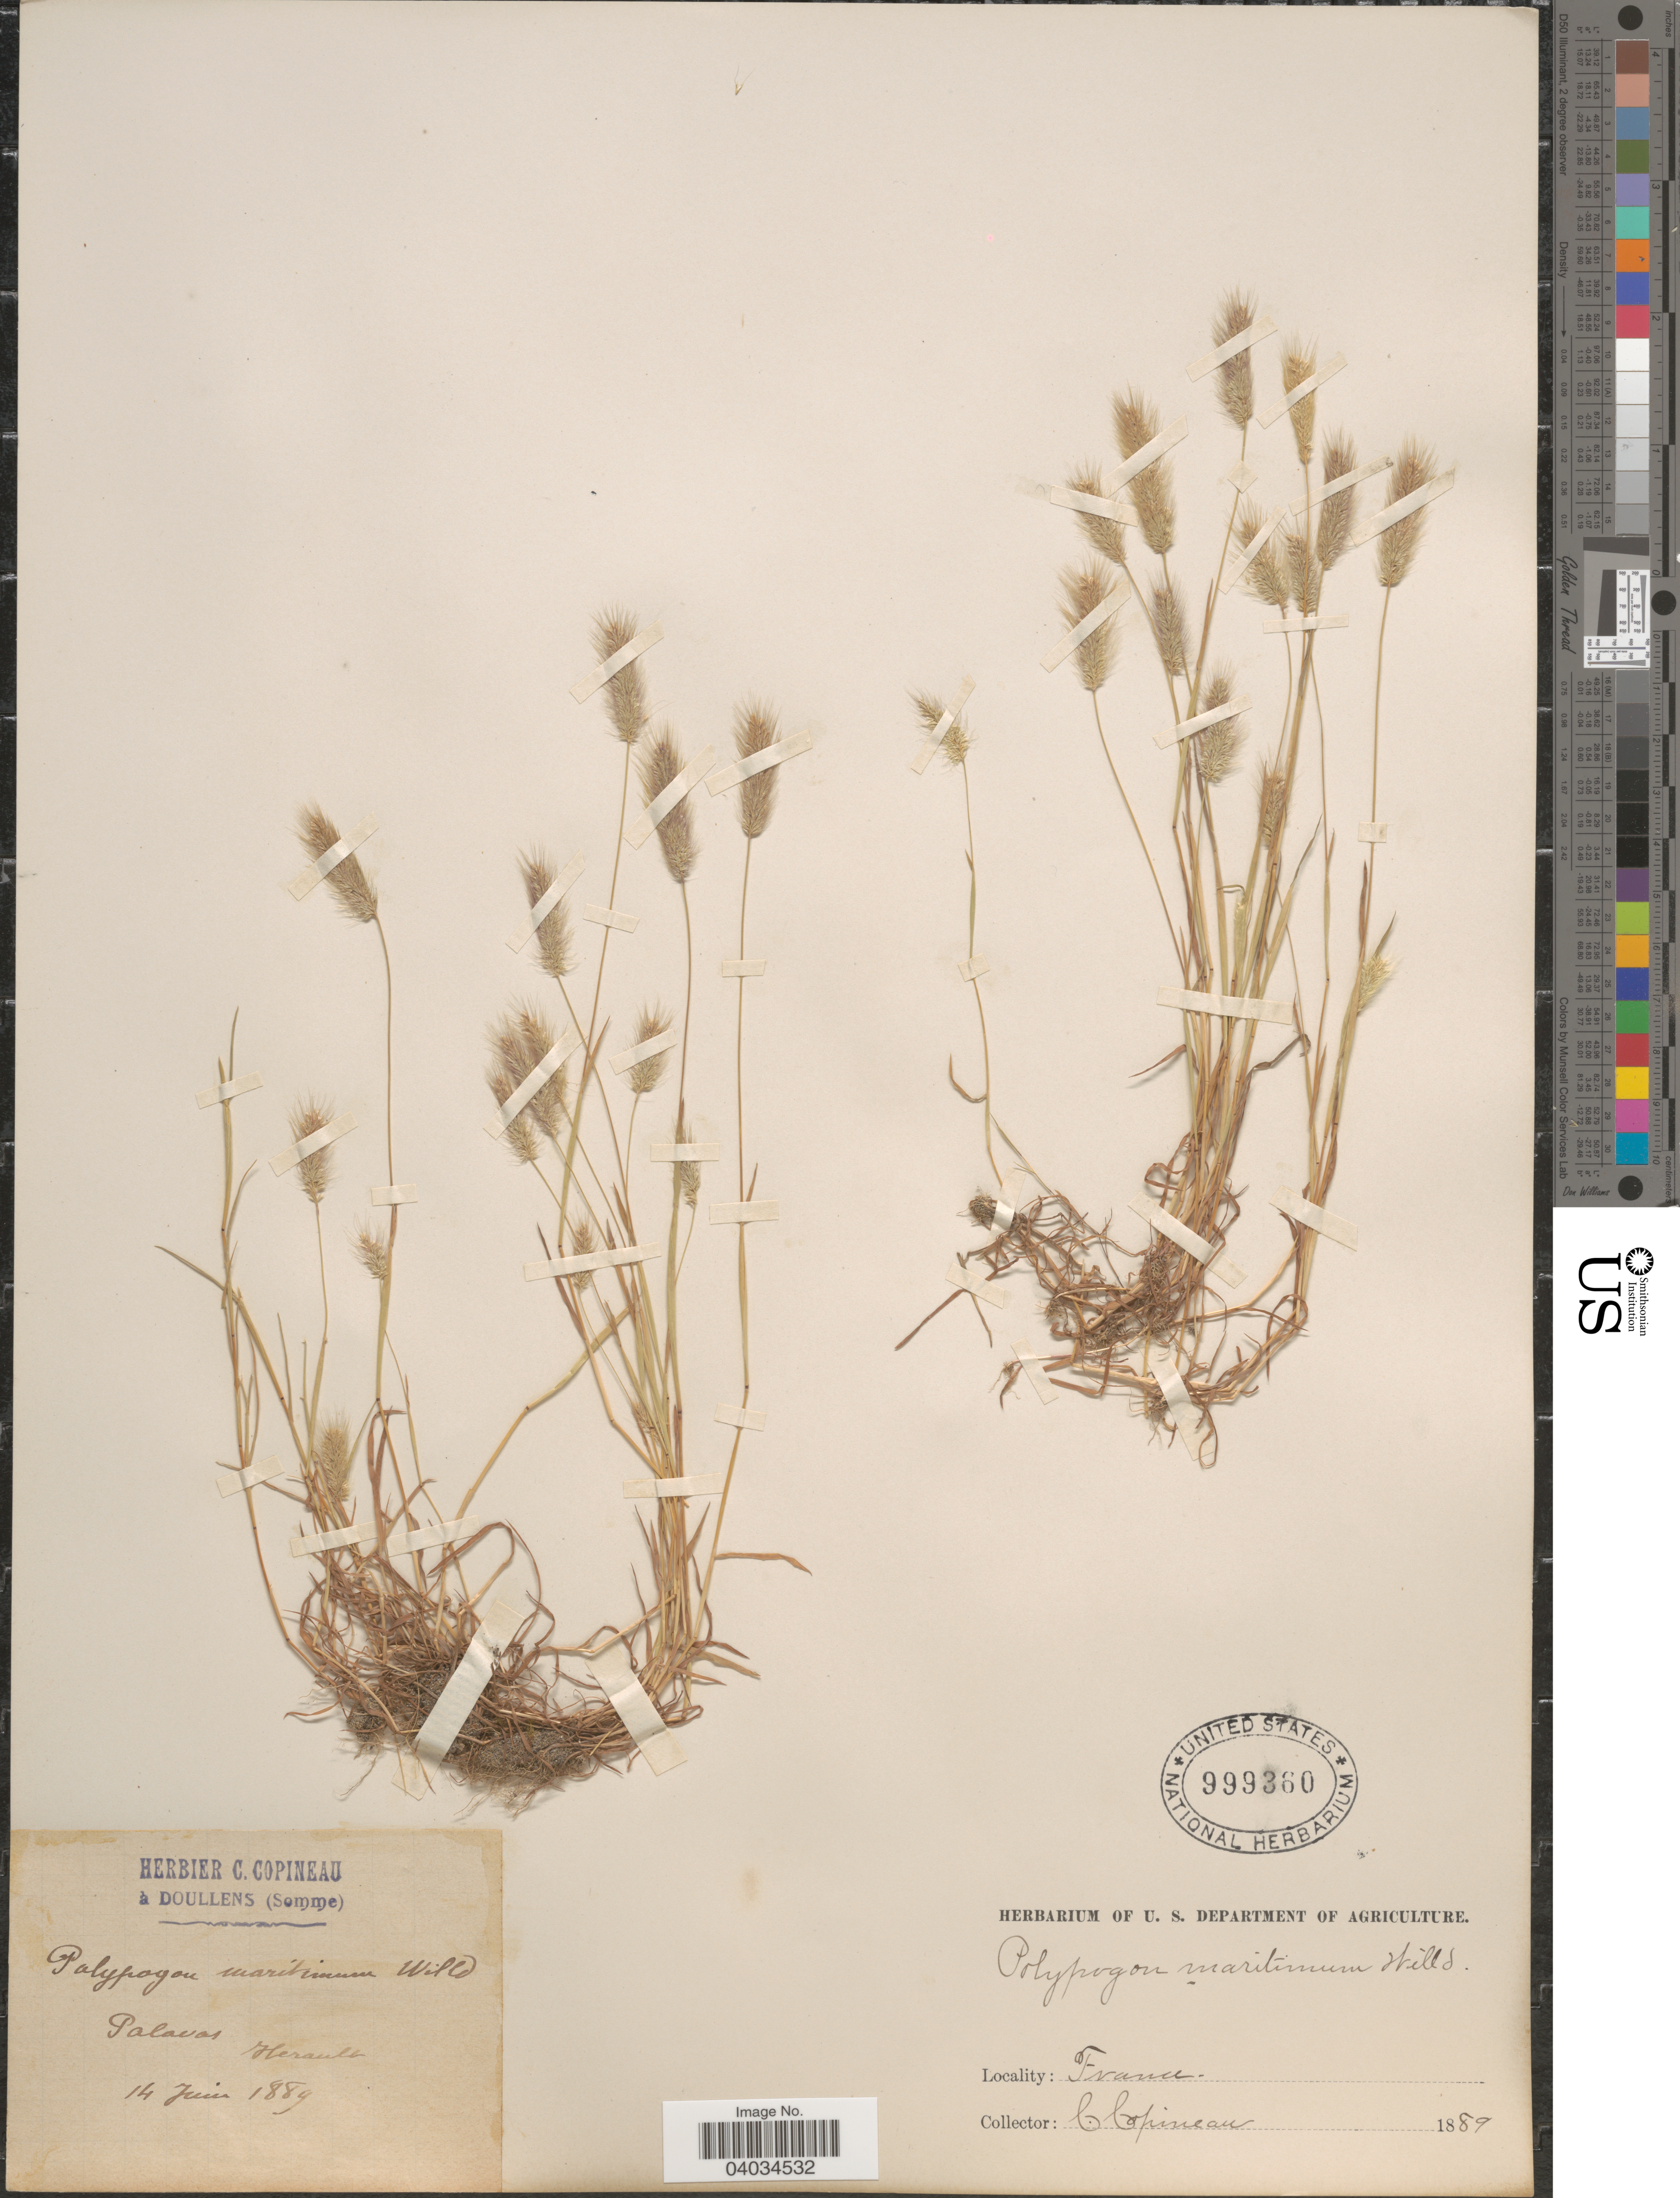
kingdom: Plantae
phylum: Tracheophyta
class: Liliopsida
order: Poales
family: Poaceae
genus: Polypogon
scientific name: Polypogon maritimus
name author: Willd.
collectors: C. Copineau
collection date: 1889-06-14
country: France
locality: Palavas Herault.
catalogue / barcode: US 999360